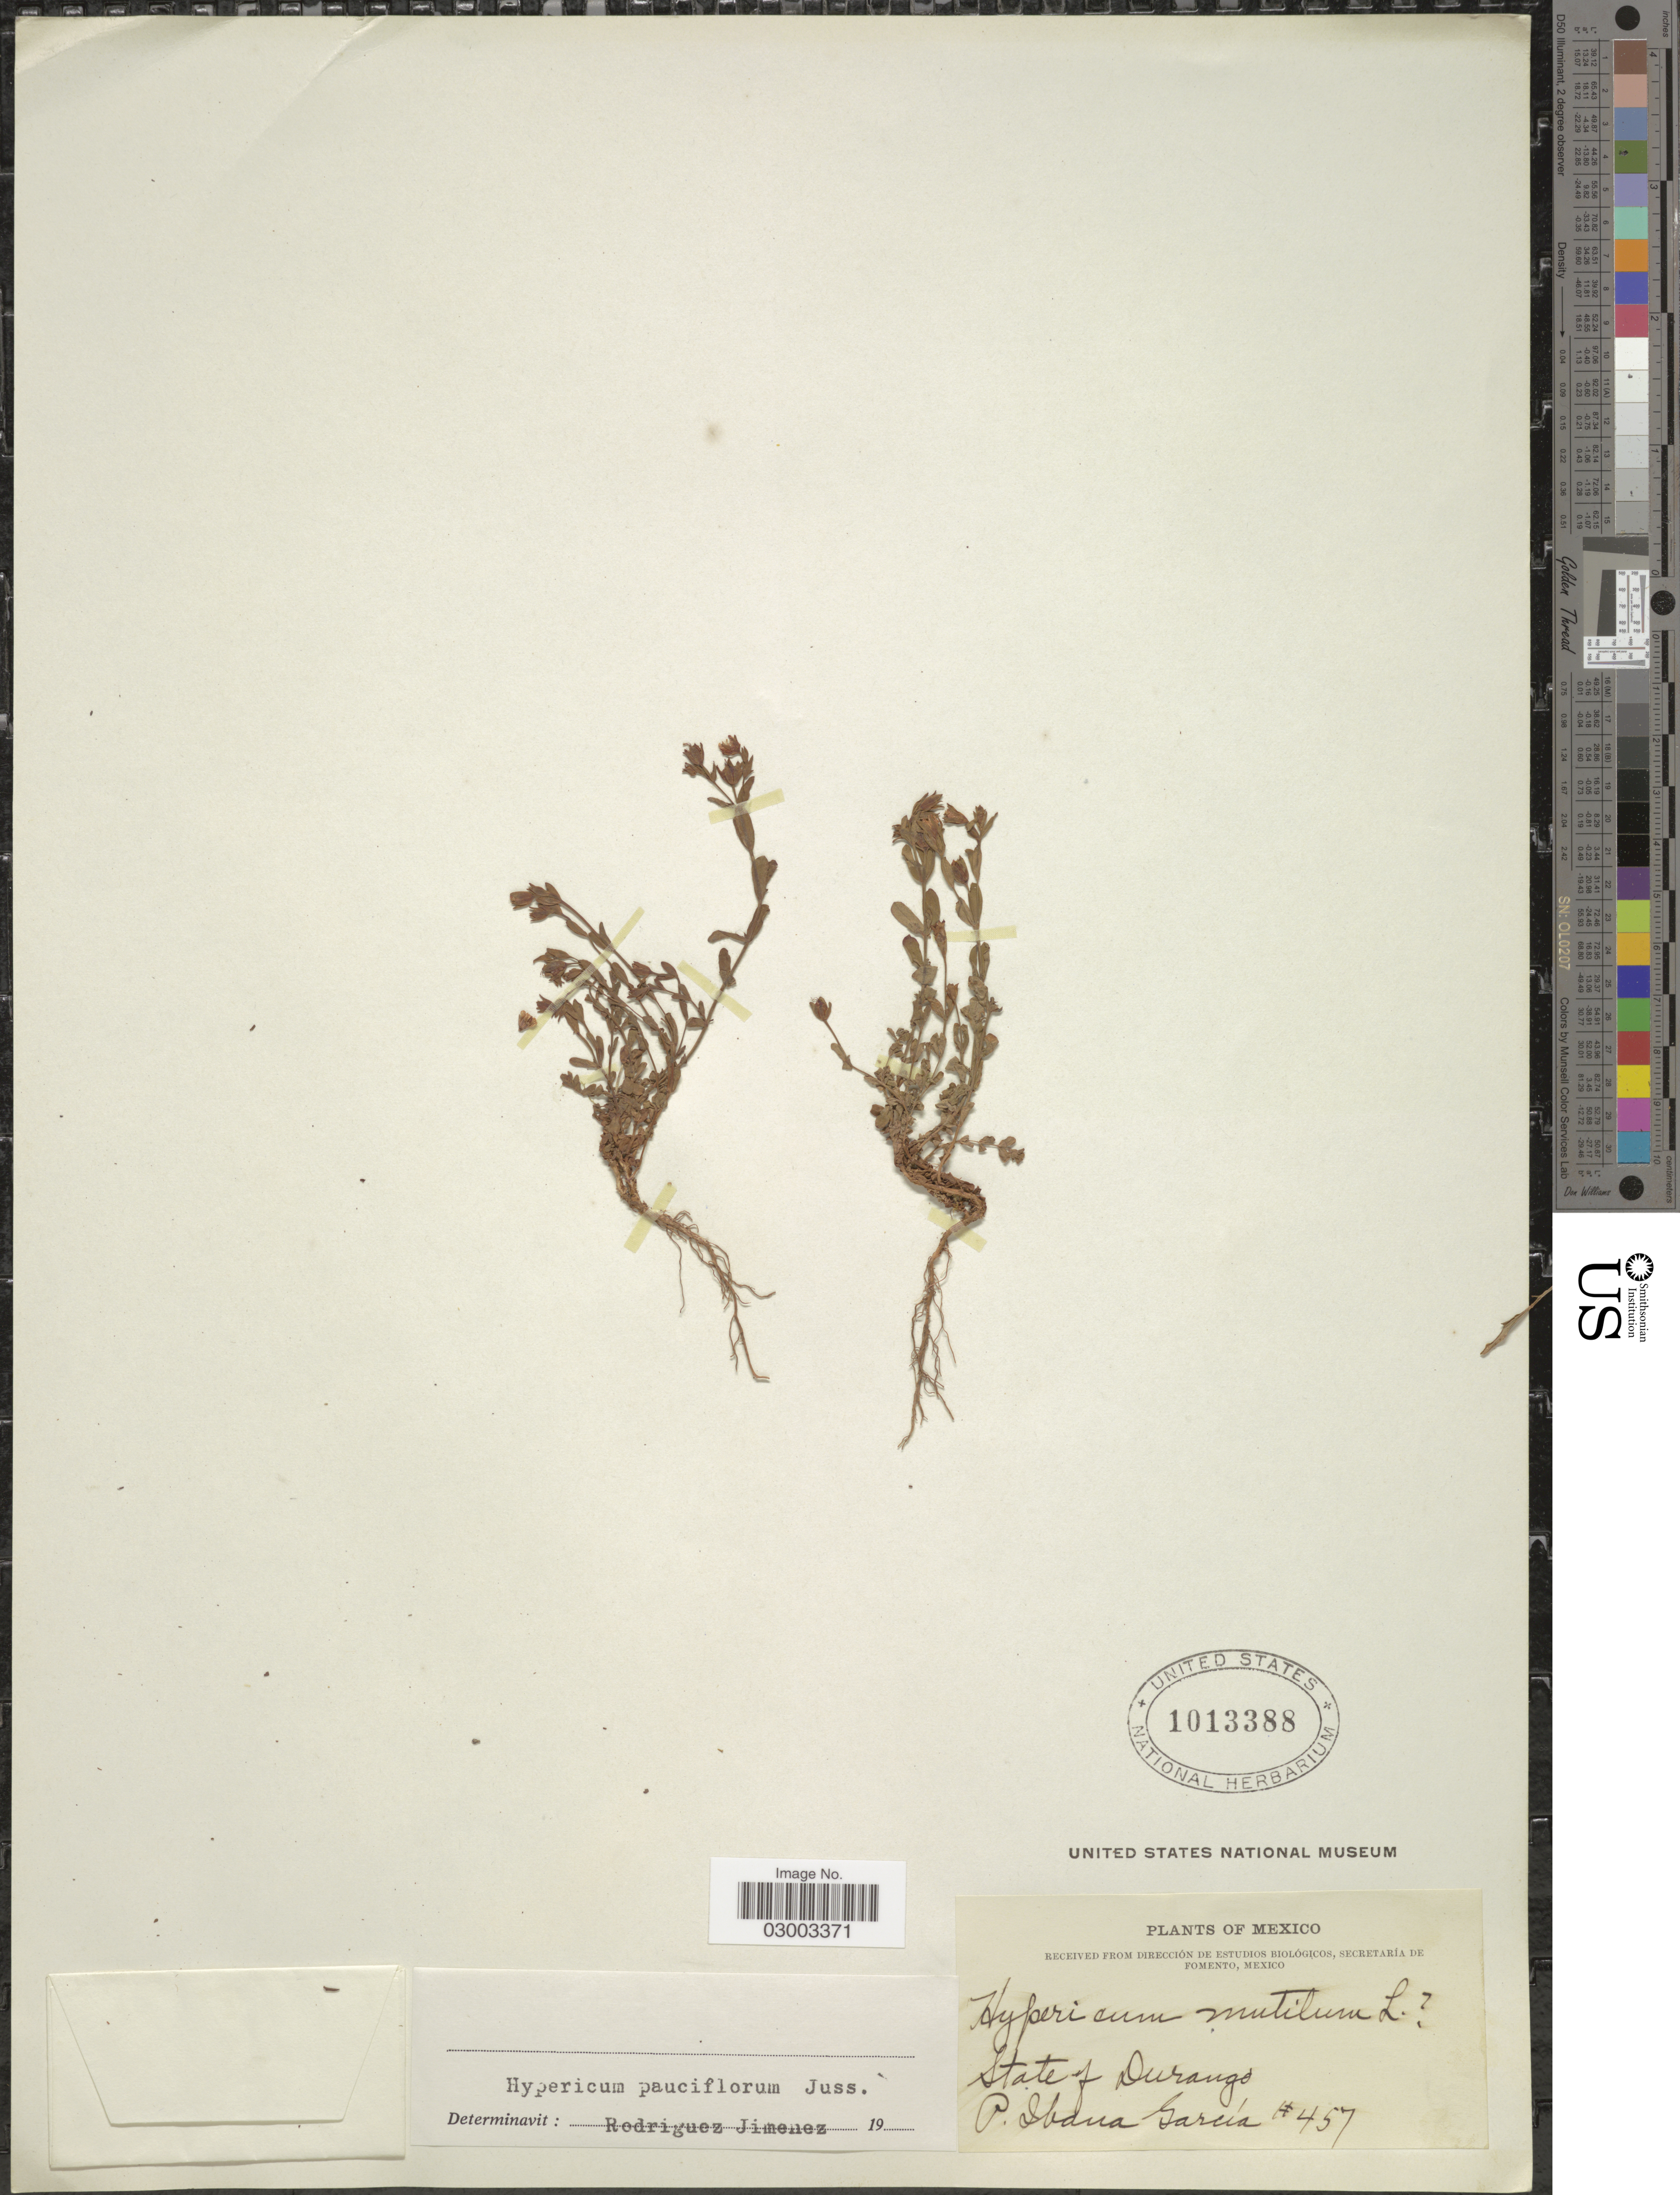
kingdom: Plantae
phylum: Tracheophyta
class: Magnoliopsida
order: Malpighiales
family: Hypericaceae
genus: Hypericum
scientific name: Hypericum silenoides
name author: Juss.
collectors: P. Ibana-García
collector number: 457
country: Mexico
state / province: Durango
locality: State of Durango.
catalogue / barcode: US 1013388